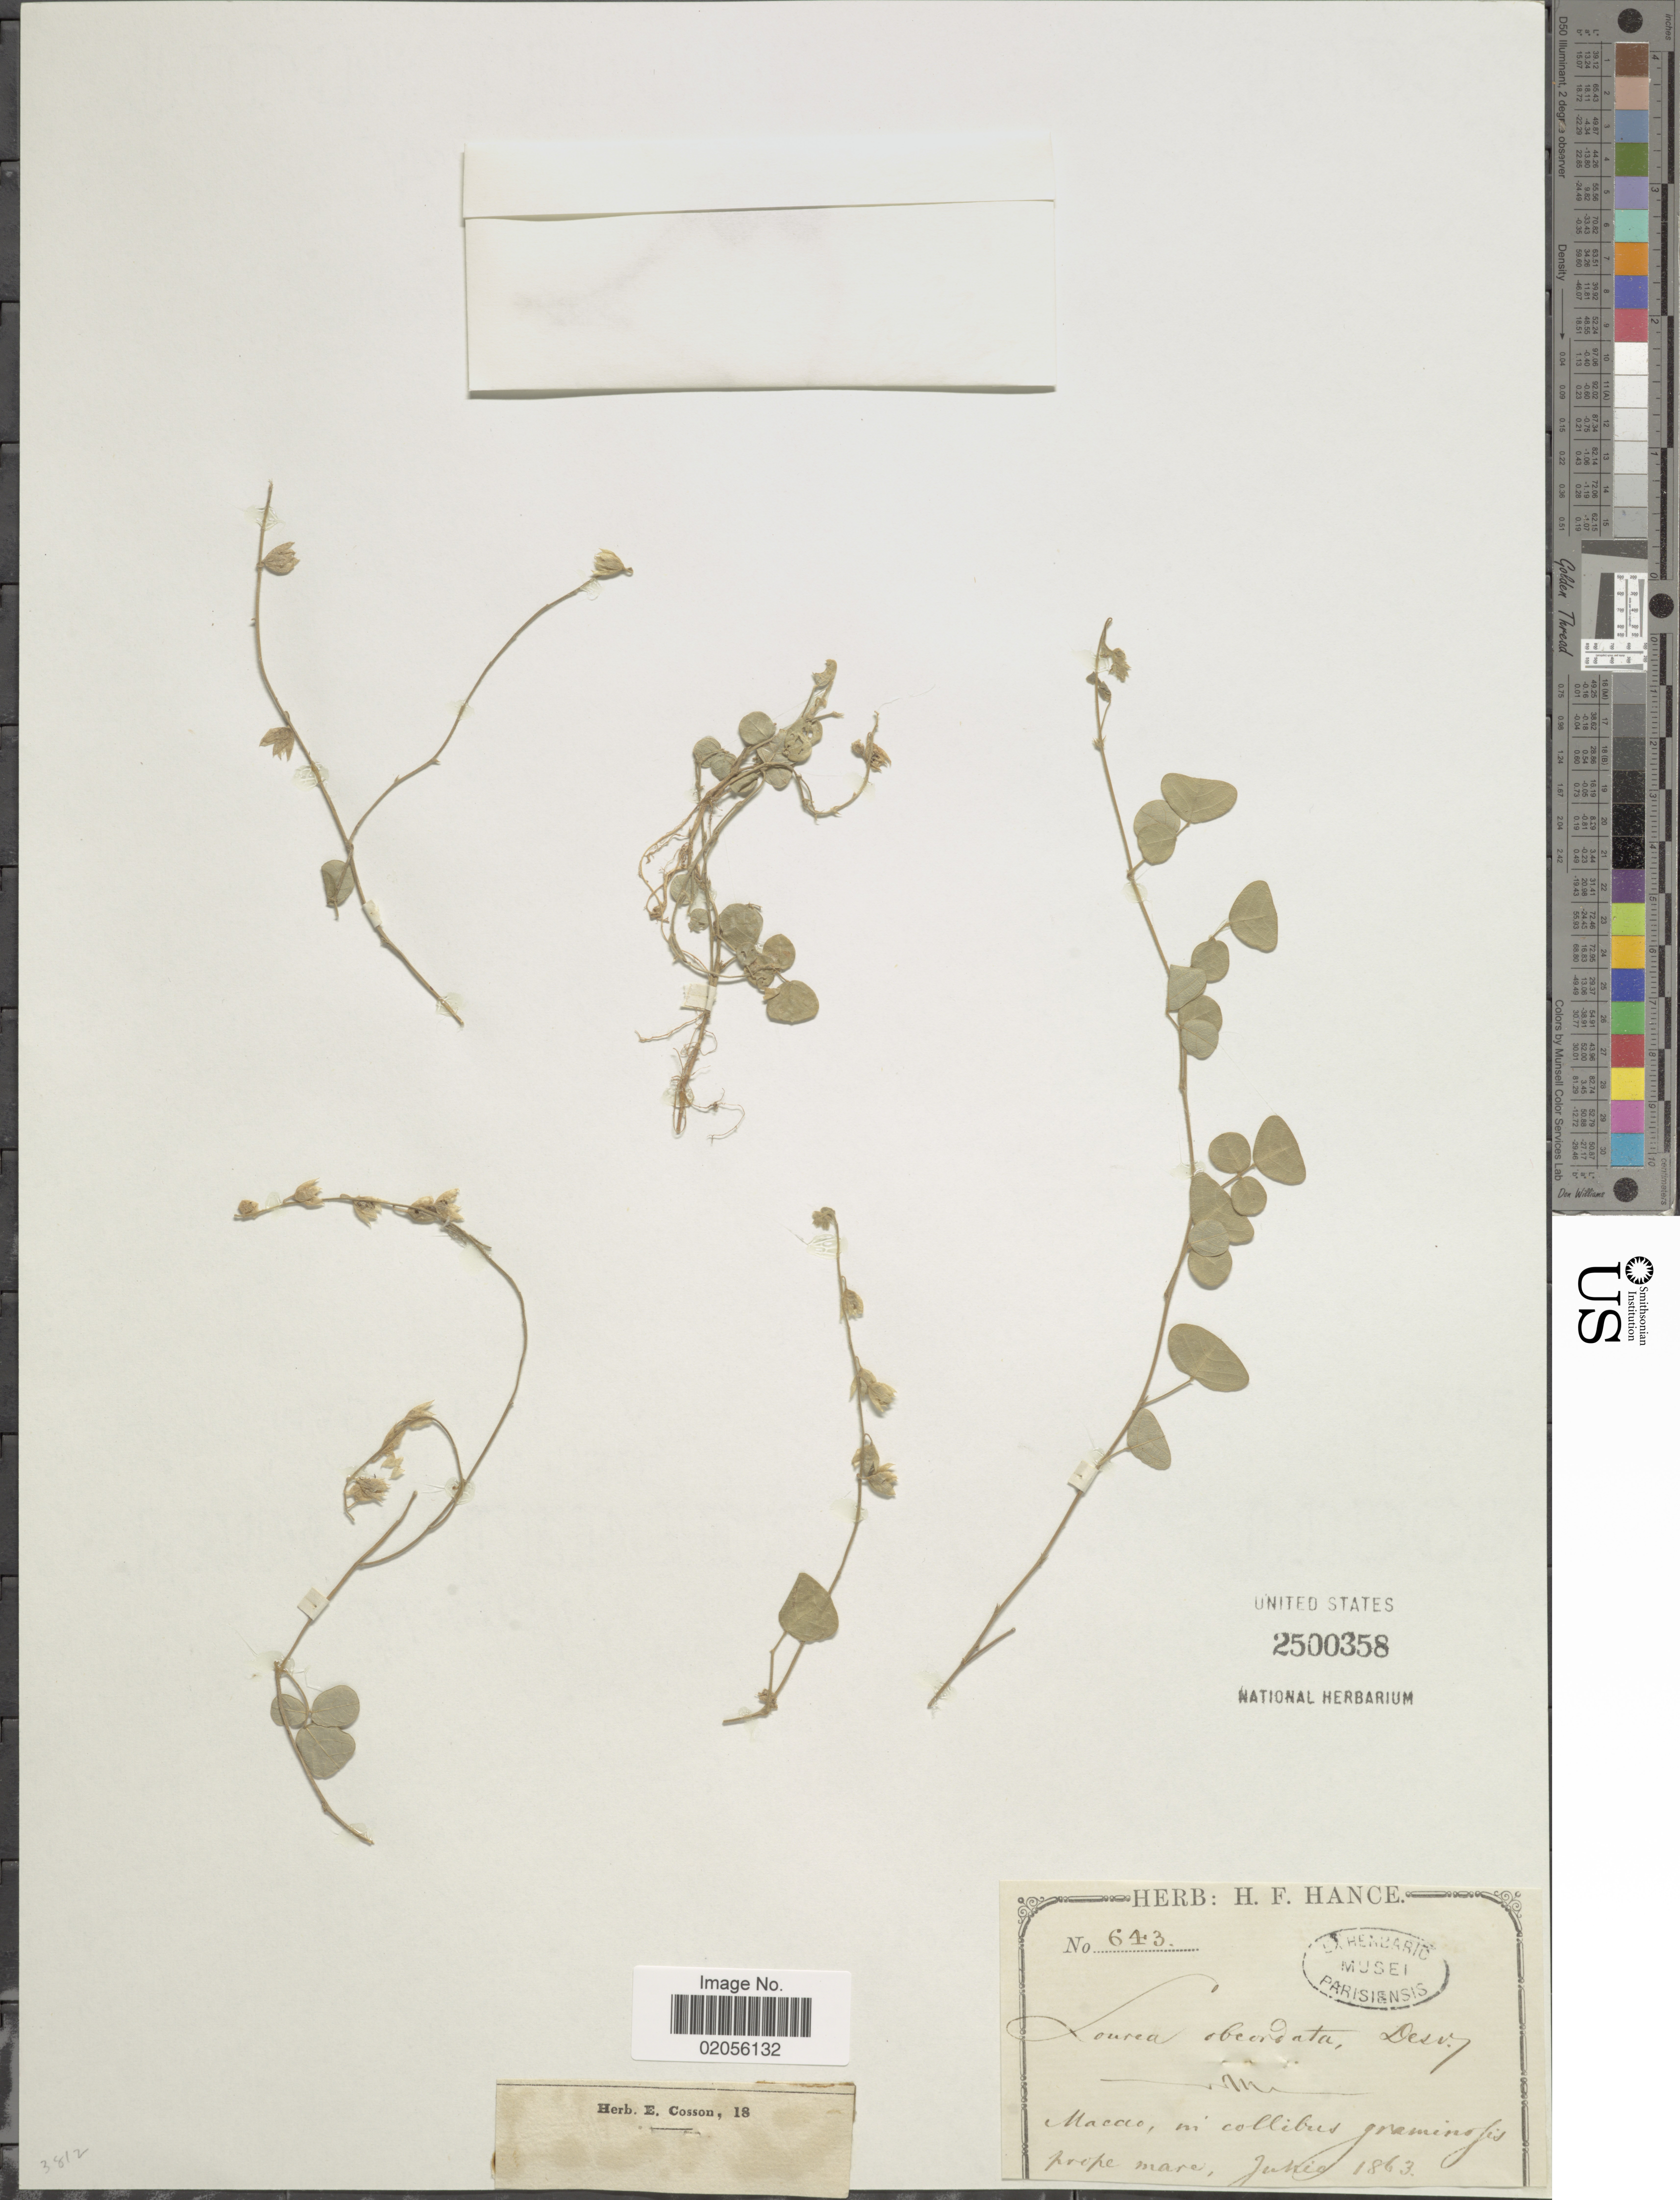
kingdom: Plantae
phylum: Tracheophyta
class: Magnoliopsida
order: Fabales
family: Fabaceae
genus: Lourea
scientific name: Lourea obcordata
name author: (Poir.) Desv.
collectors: Ex herb. H. F. Hance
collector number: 643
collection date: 1863-06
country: China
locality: Macao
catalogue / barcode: US 2500358